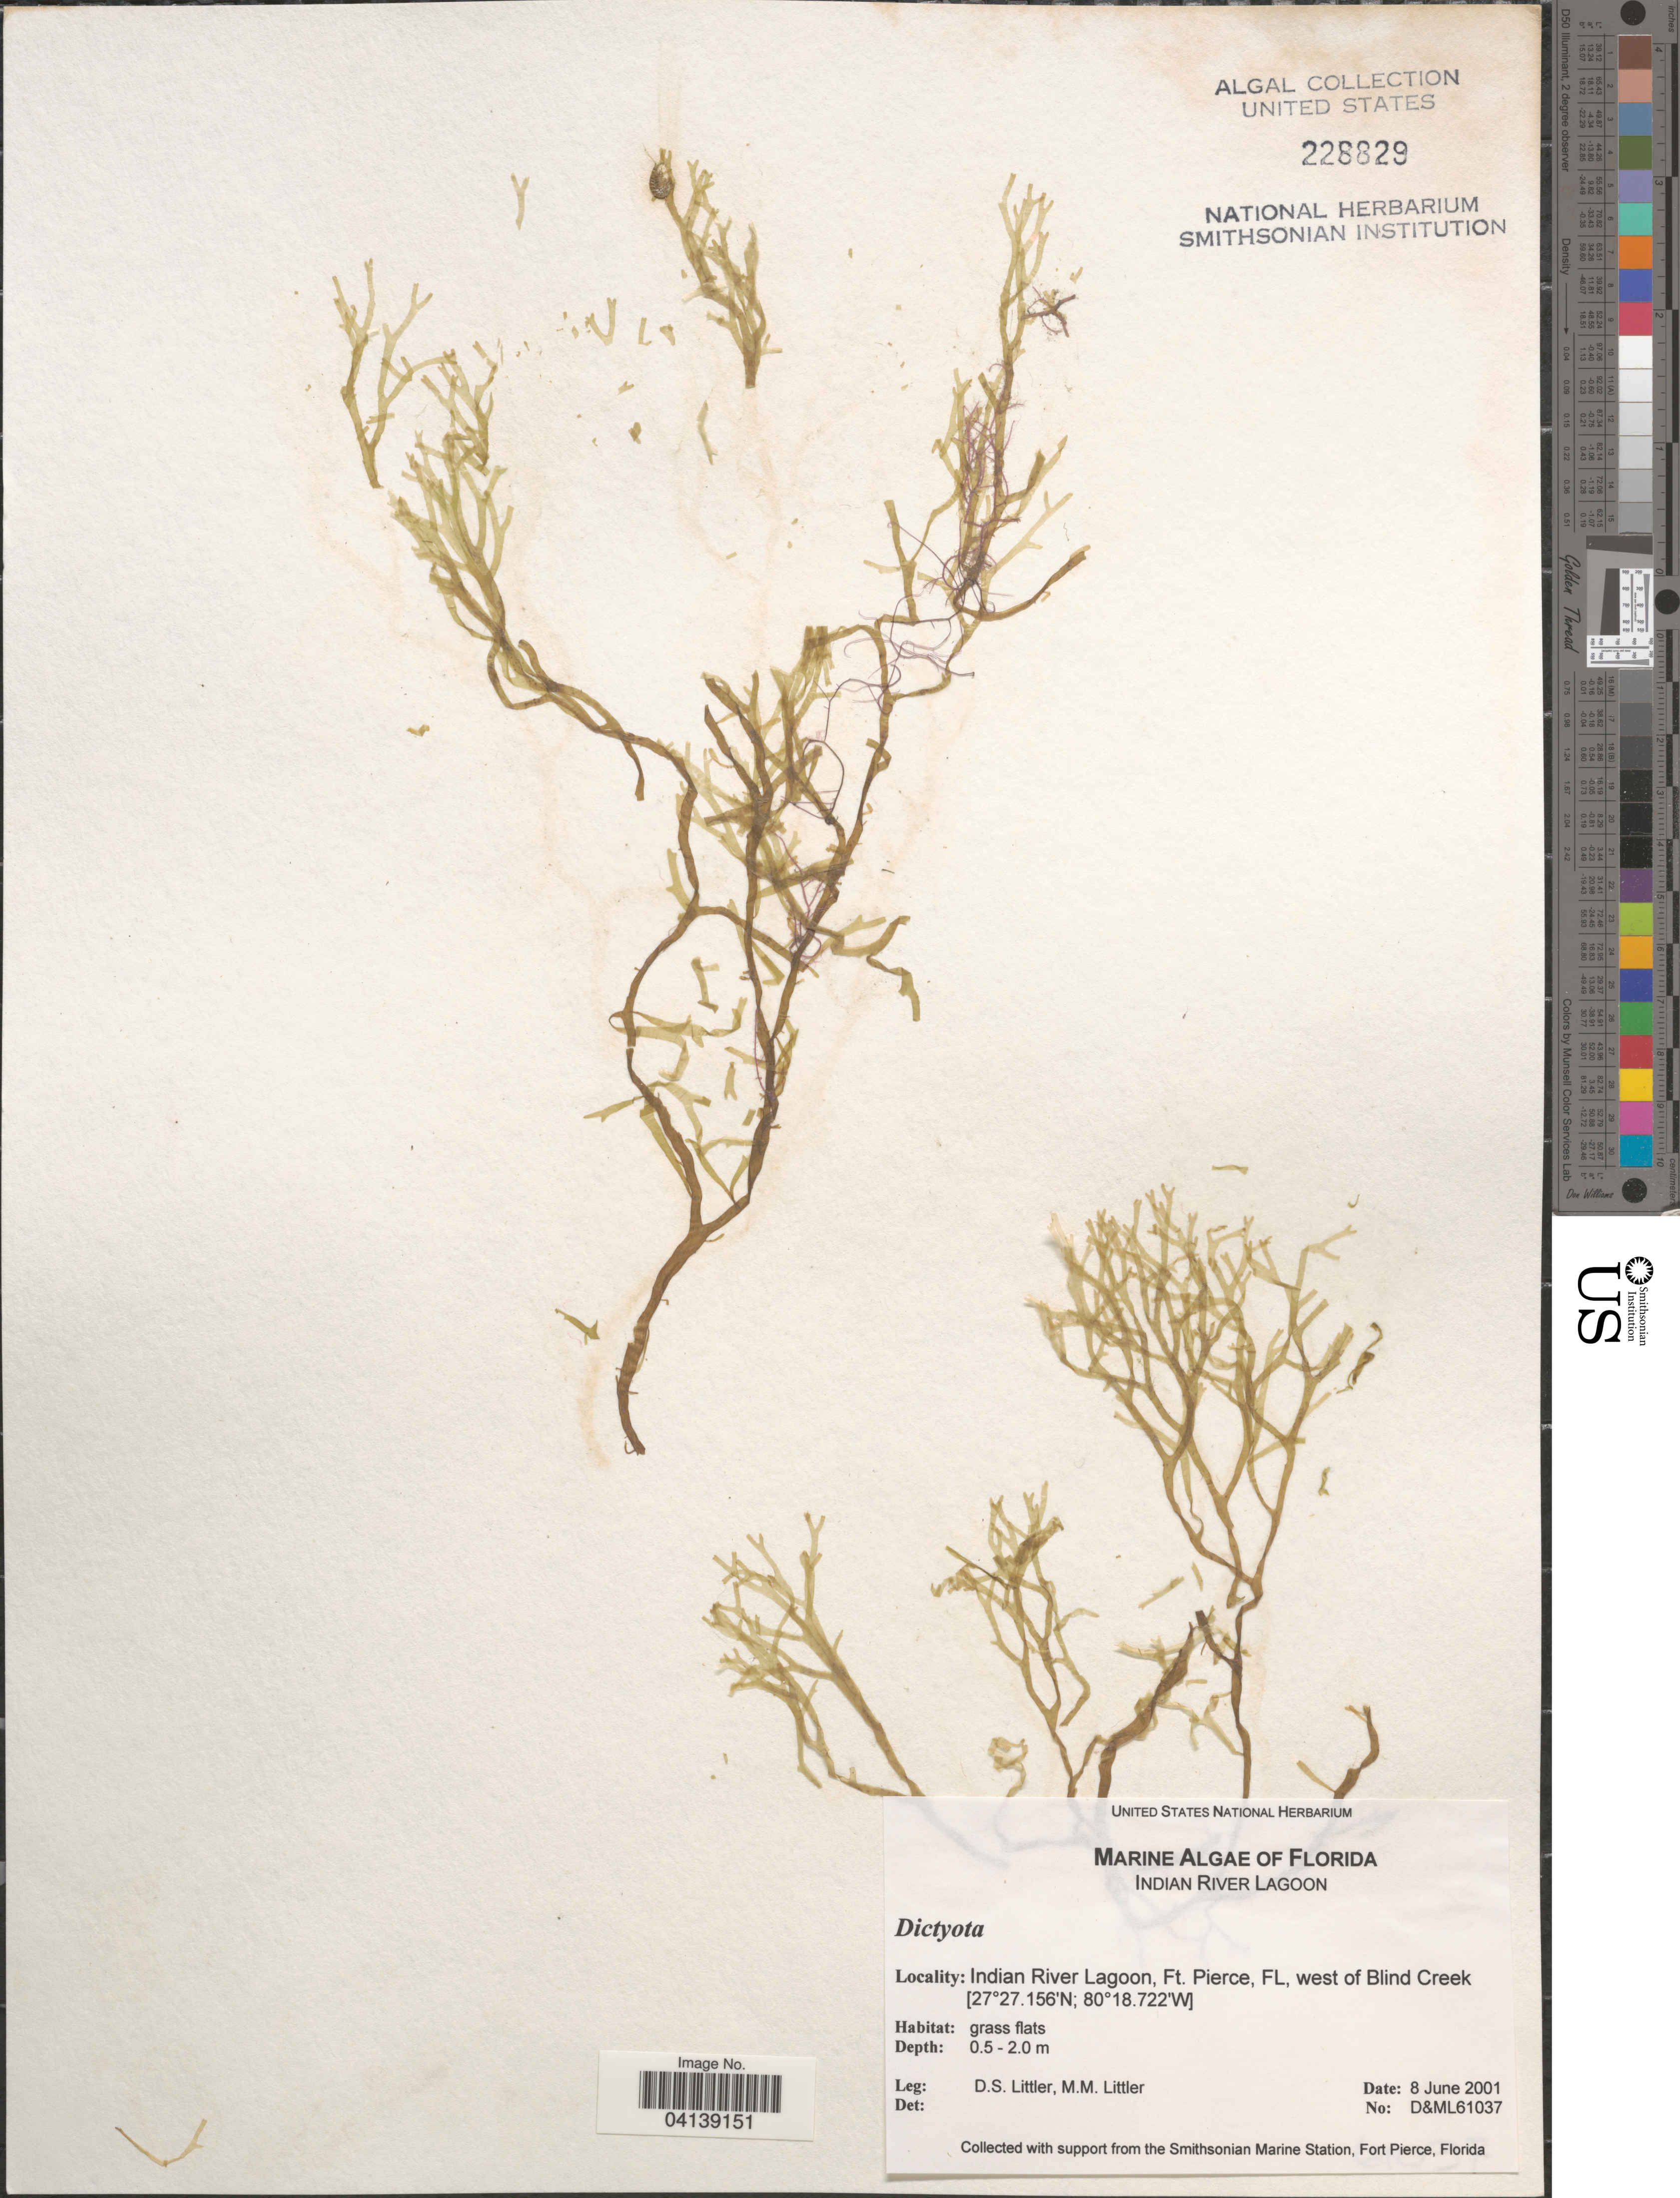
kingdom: Chromista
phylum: Ochrophyta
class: Phaeophyceae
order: Dictyotales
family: Dictyotaceae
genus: Dictyota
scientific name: Dictyota sp.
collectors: D. S. Littler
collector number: D&ML61037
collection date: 2001-06-08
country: United States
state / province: Florida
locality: Indian River Lagoon, Ft. Pierce, west of Blind Creek.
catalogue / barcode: US 228829